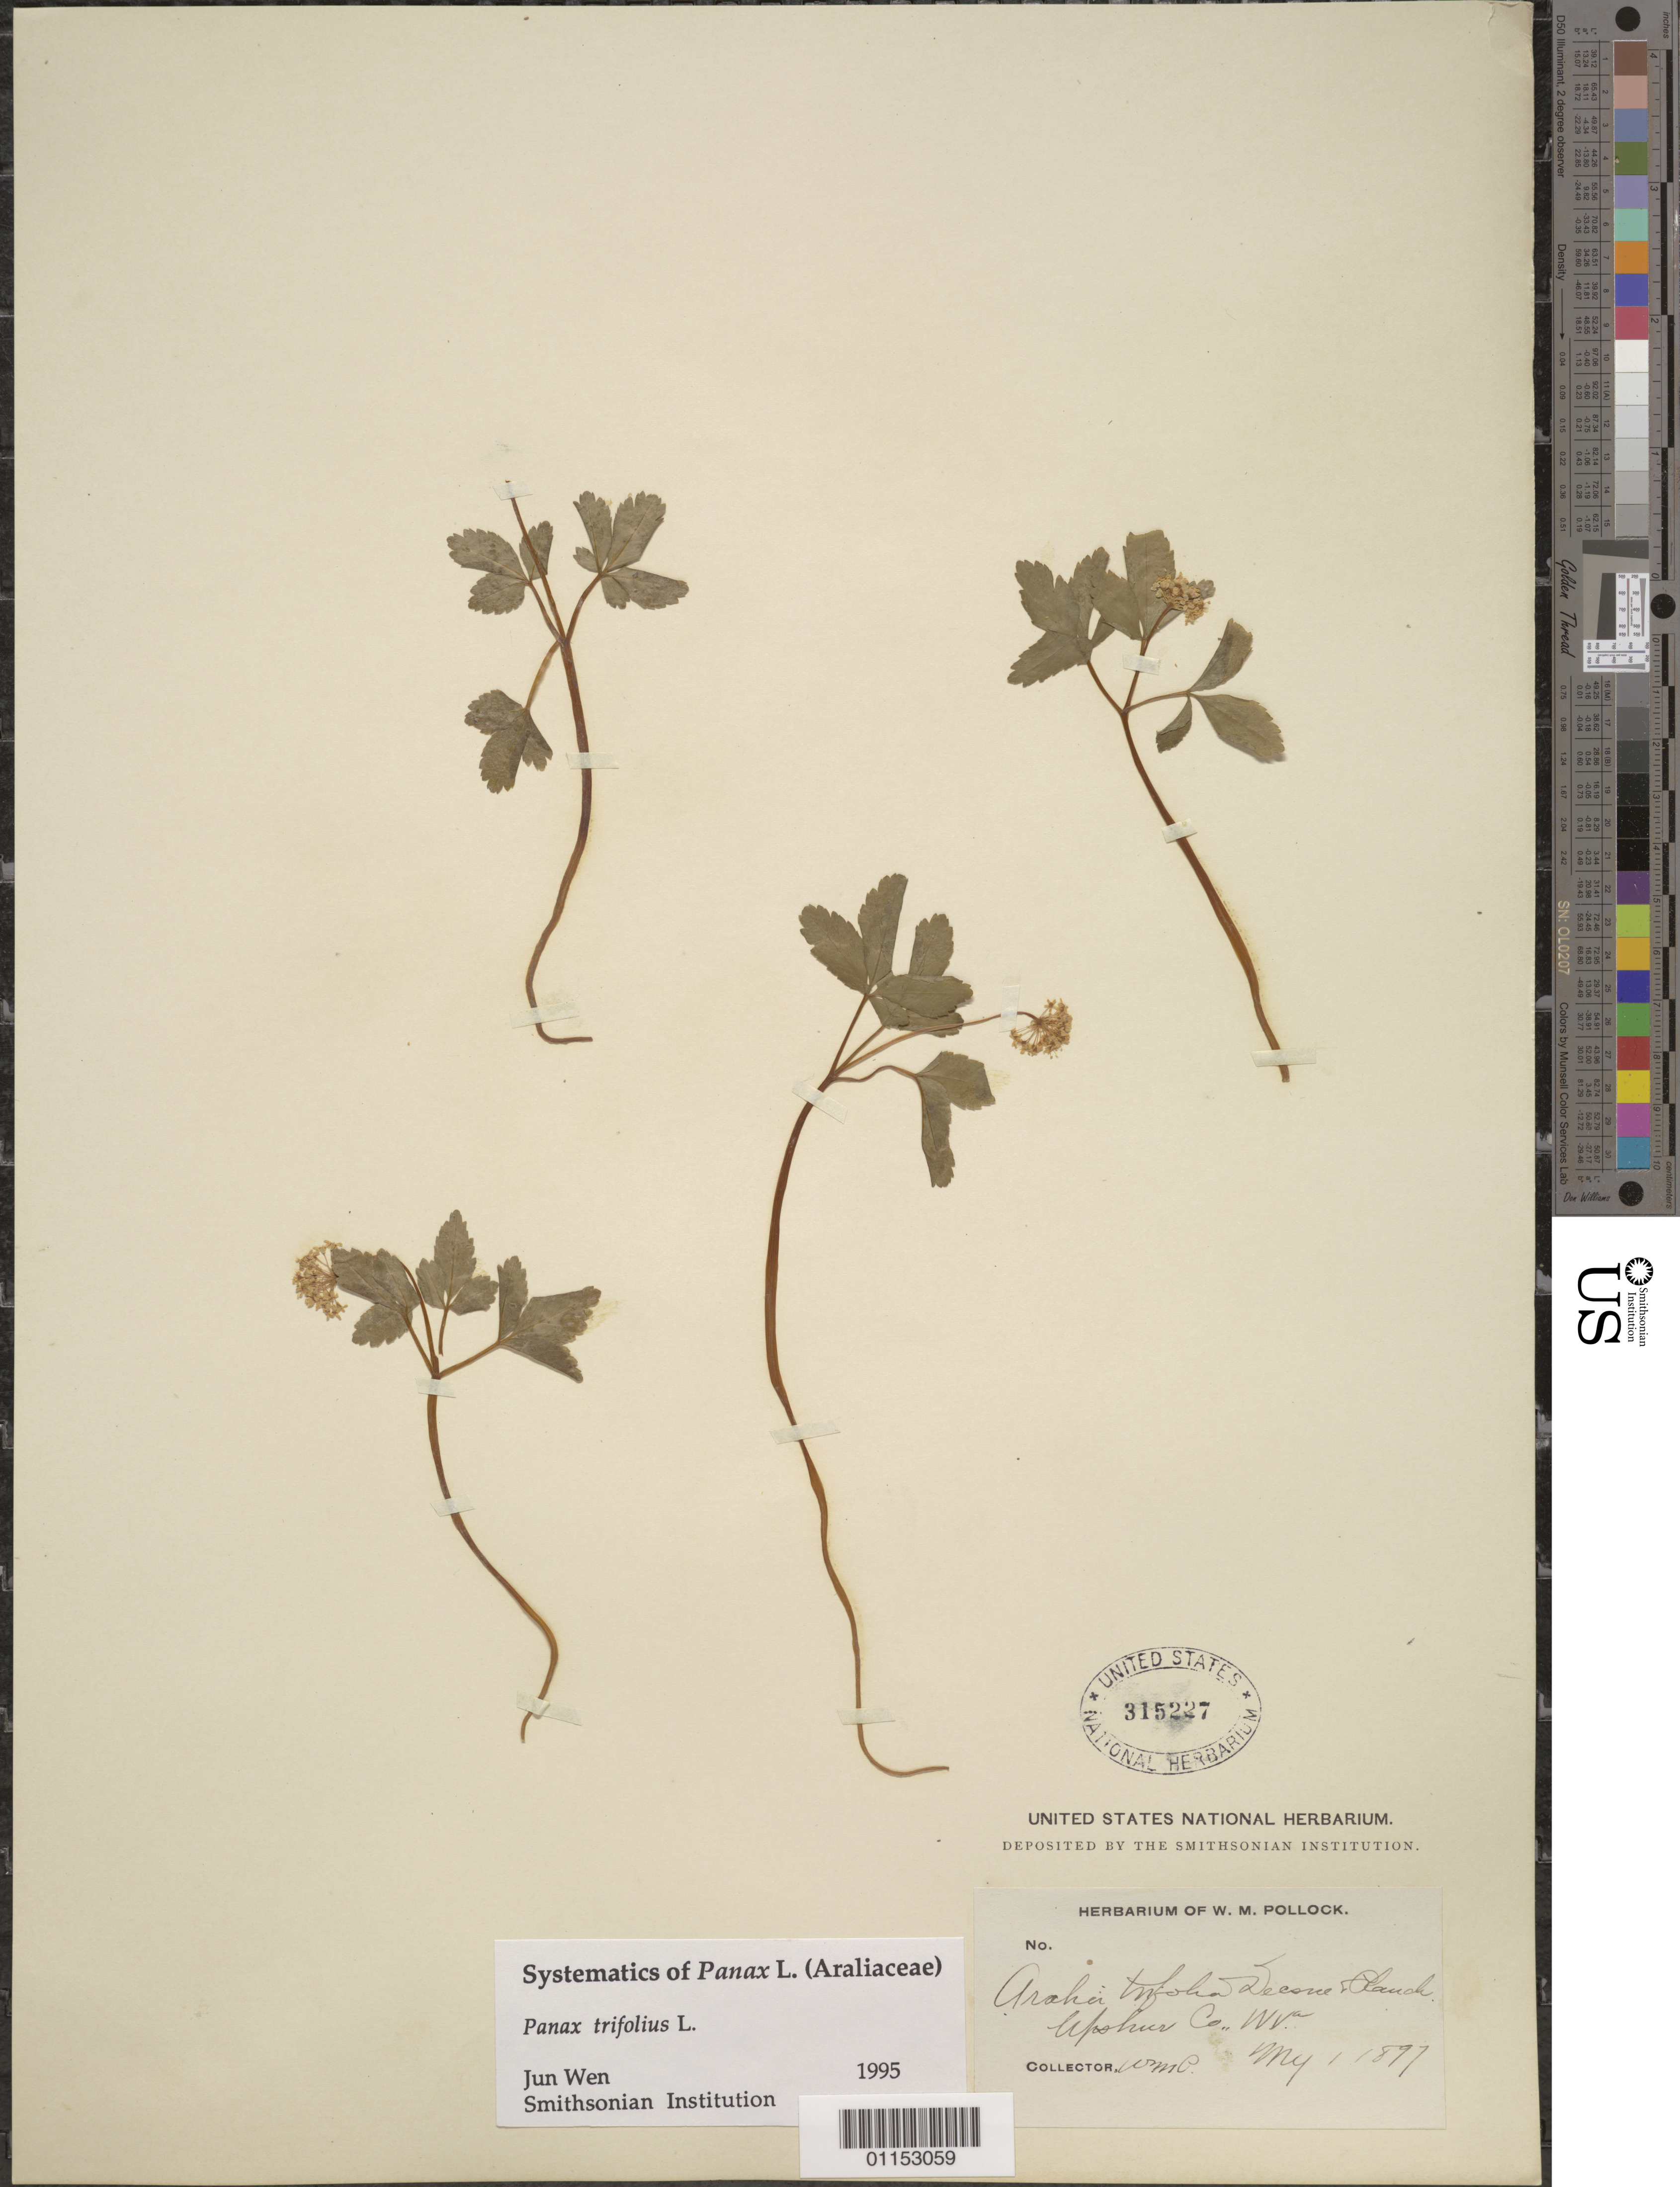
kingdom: Plantae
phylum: Tracheophyta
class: Magnoliopsida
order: Apiales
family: Araliaceae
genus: Panax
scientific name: Panax trifolius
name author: L.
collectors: W. M. Pollock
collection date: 1897-05-01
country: United States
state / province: West Virginia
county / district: Upshur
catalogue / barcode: US 315227